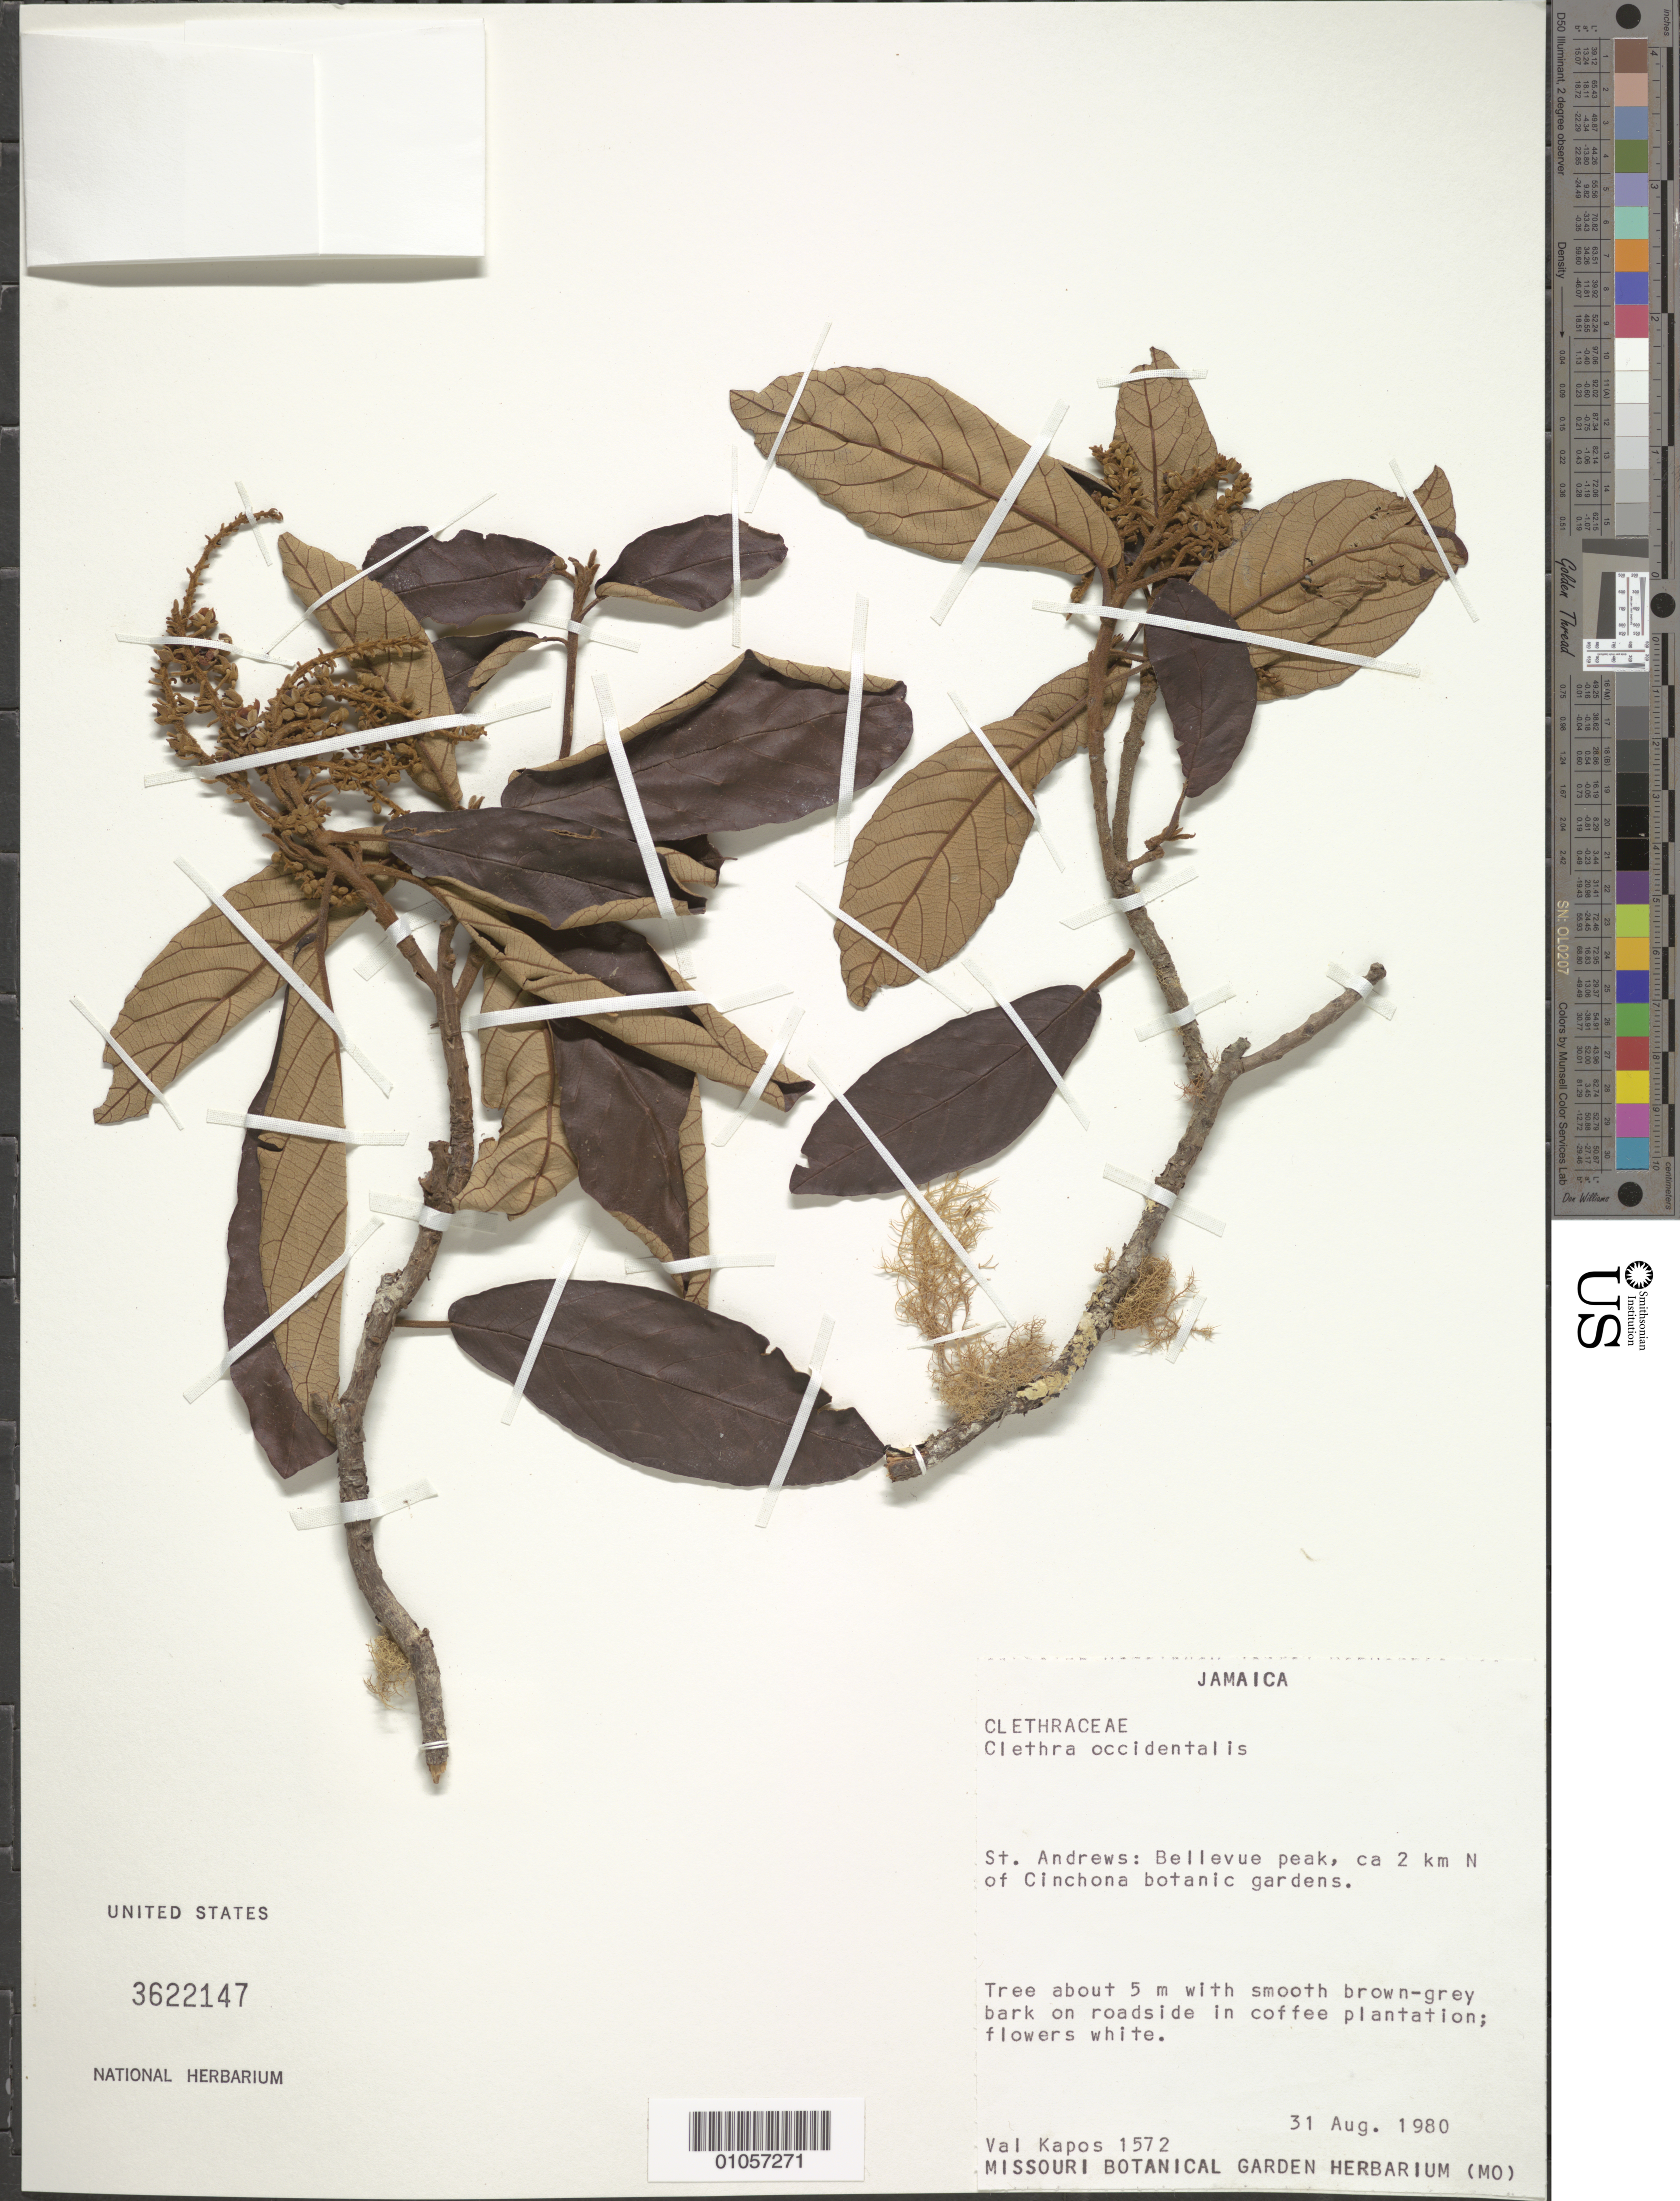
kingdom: Plantae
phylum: Tracheophyta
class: Magnoliopsida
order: Ericales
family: Clethraceae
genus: Clethra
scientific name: Clethra occidentalis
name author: (L.) Kuntze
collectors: V. Kapos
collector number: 1572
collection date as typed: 31 Aug 1980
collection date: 1980-08-31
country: Jamaica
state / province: Saint Andrew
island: Jamaica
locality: Bellevue Peak, about 2 km N of Cinchona Botanic Gardens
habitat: On roadside in coffee plantation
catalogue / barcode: US 3622147